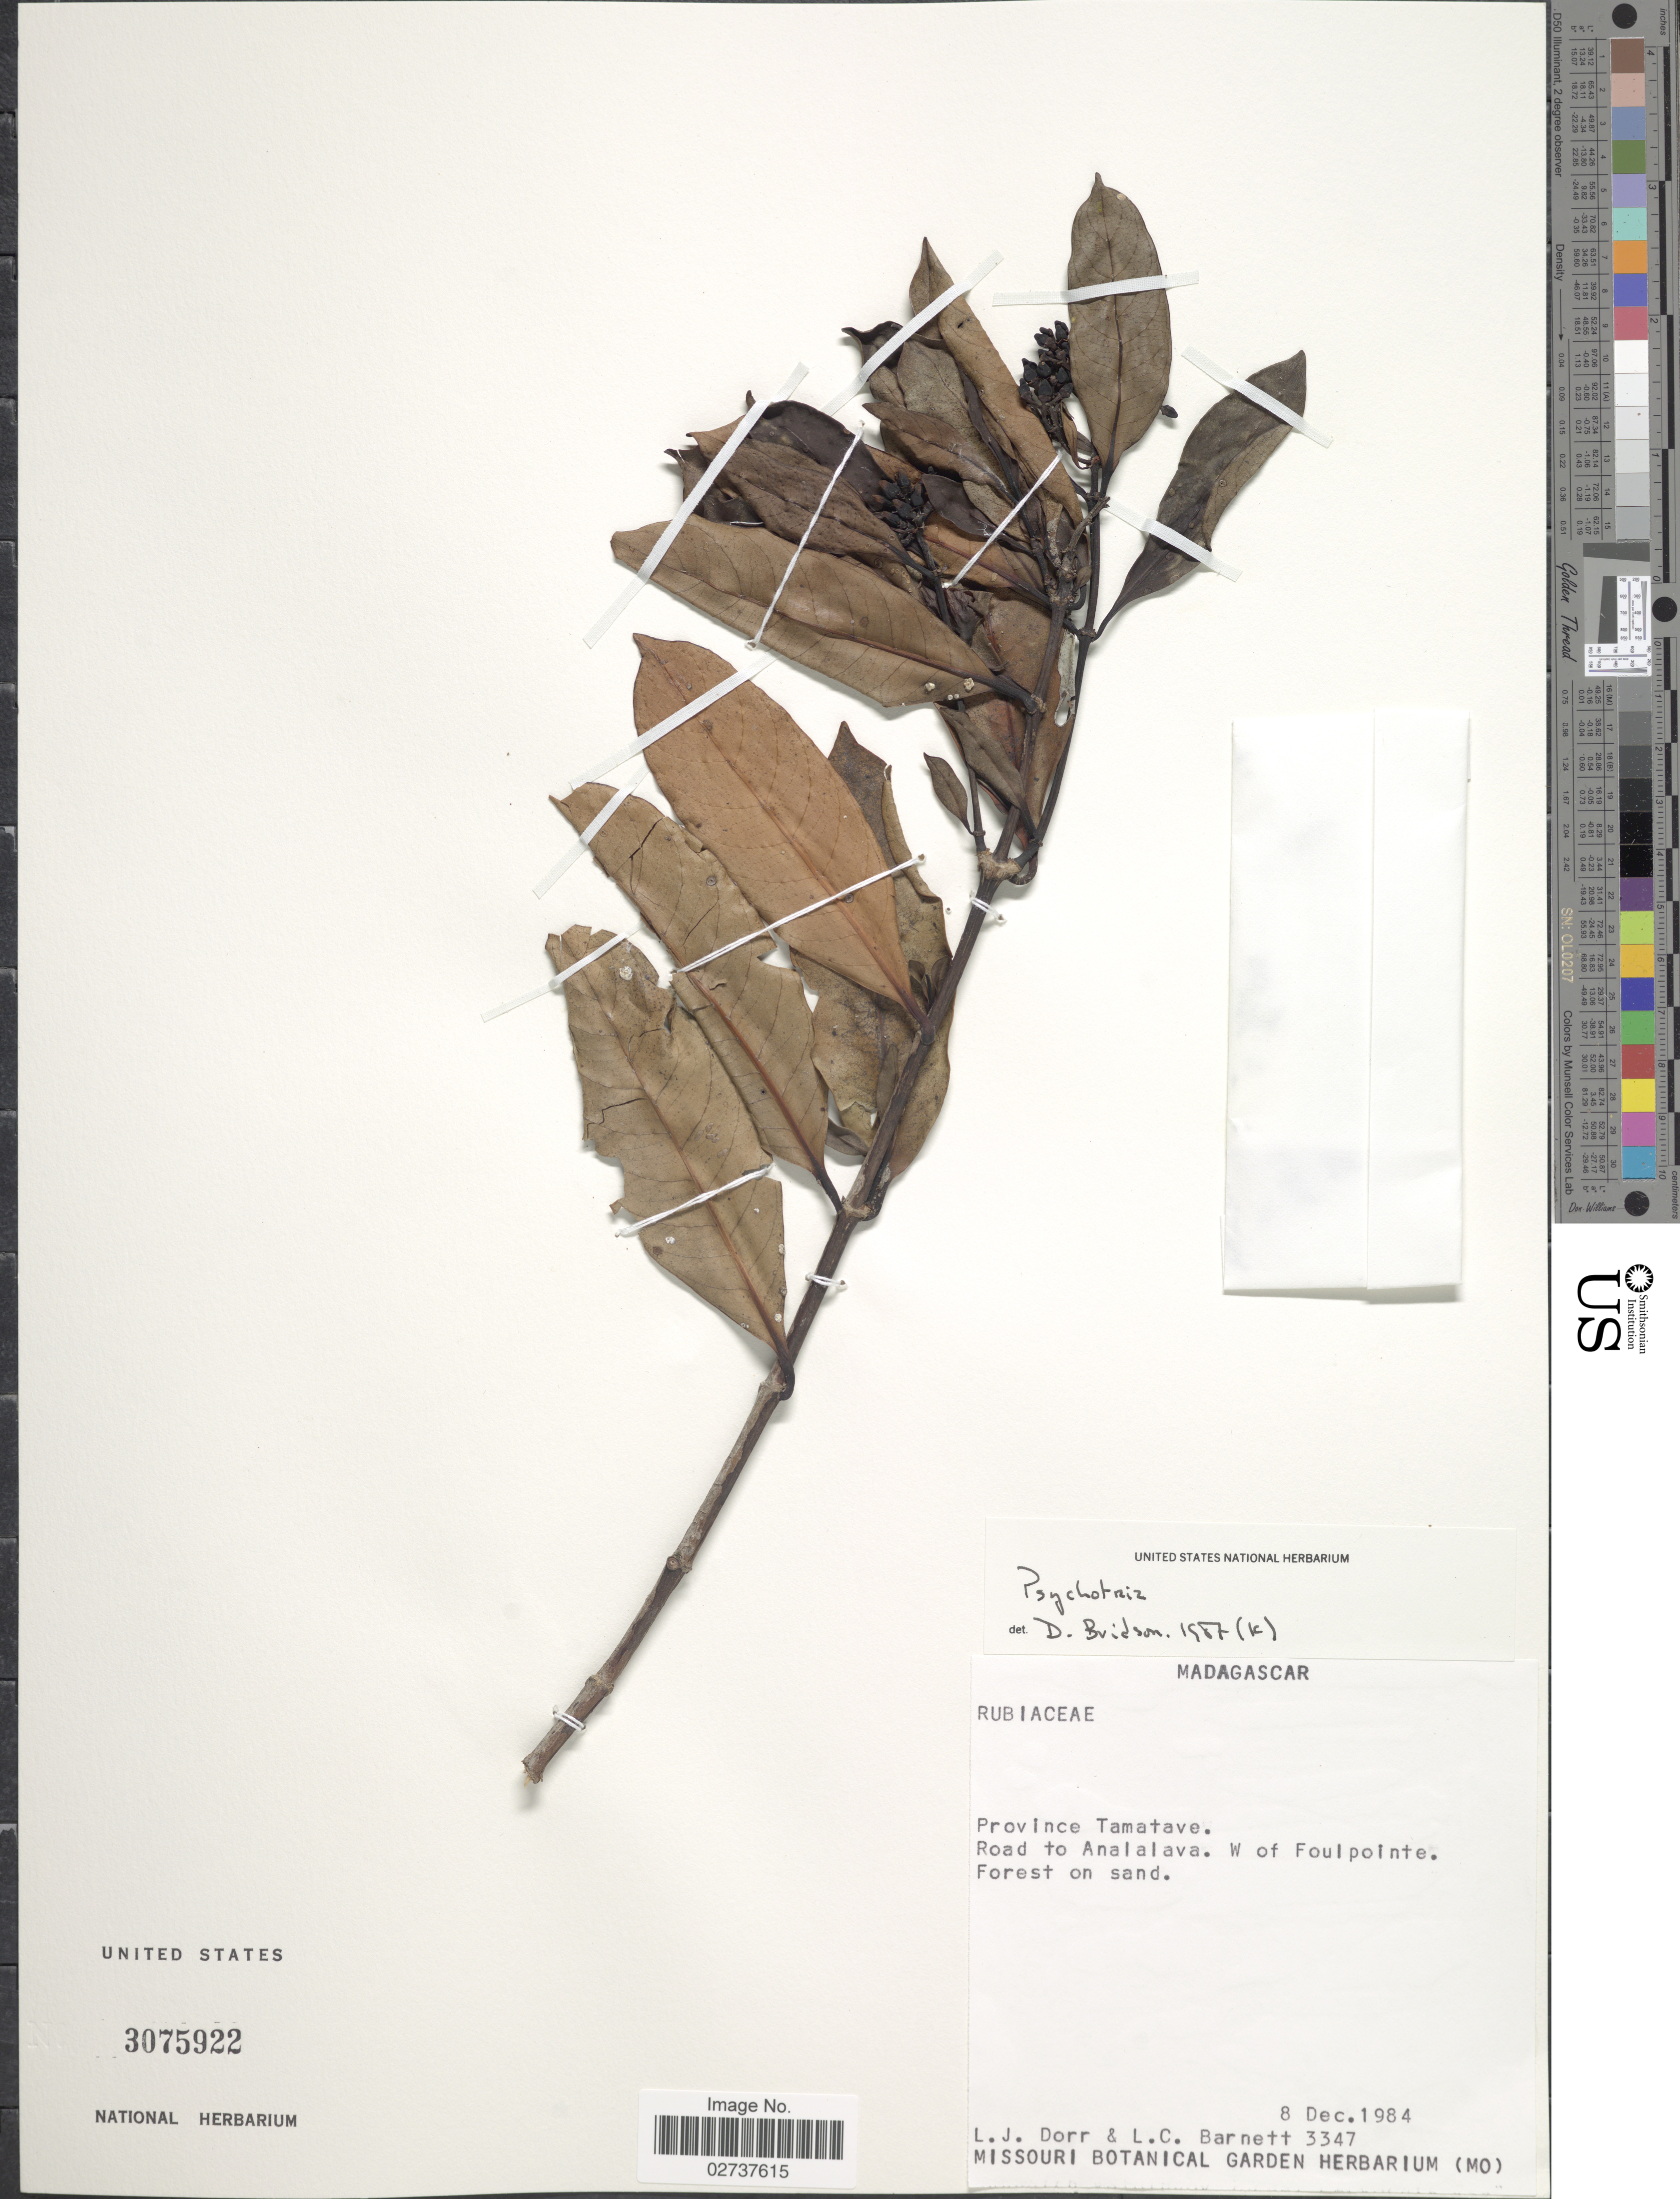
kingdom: Plantae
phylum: Tracheophyta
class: Magnoliopsida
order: Gentianales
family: Rubiaceae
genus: Psychotria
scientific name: Psychotria sp.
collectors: L. J. Dorr & L. C. Barnett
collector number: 3347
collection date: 1984-12-08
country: Madagascar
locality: Province Tamatave, Analalava, W. of Foulpointe.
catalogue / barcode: US 3075922